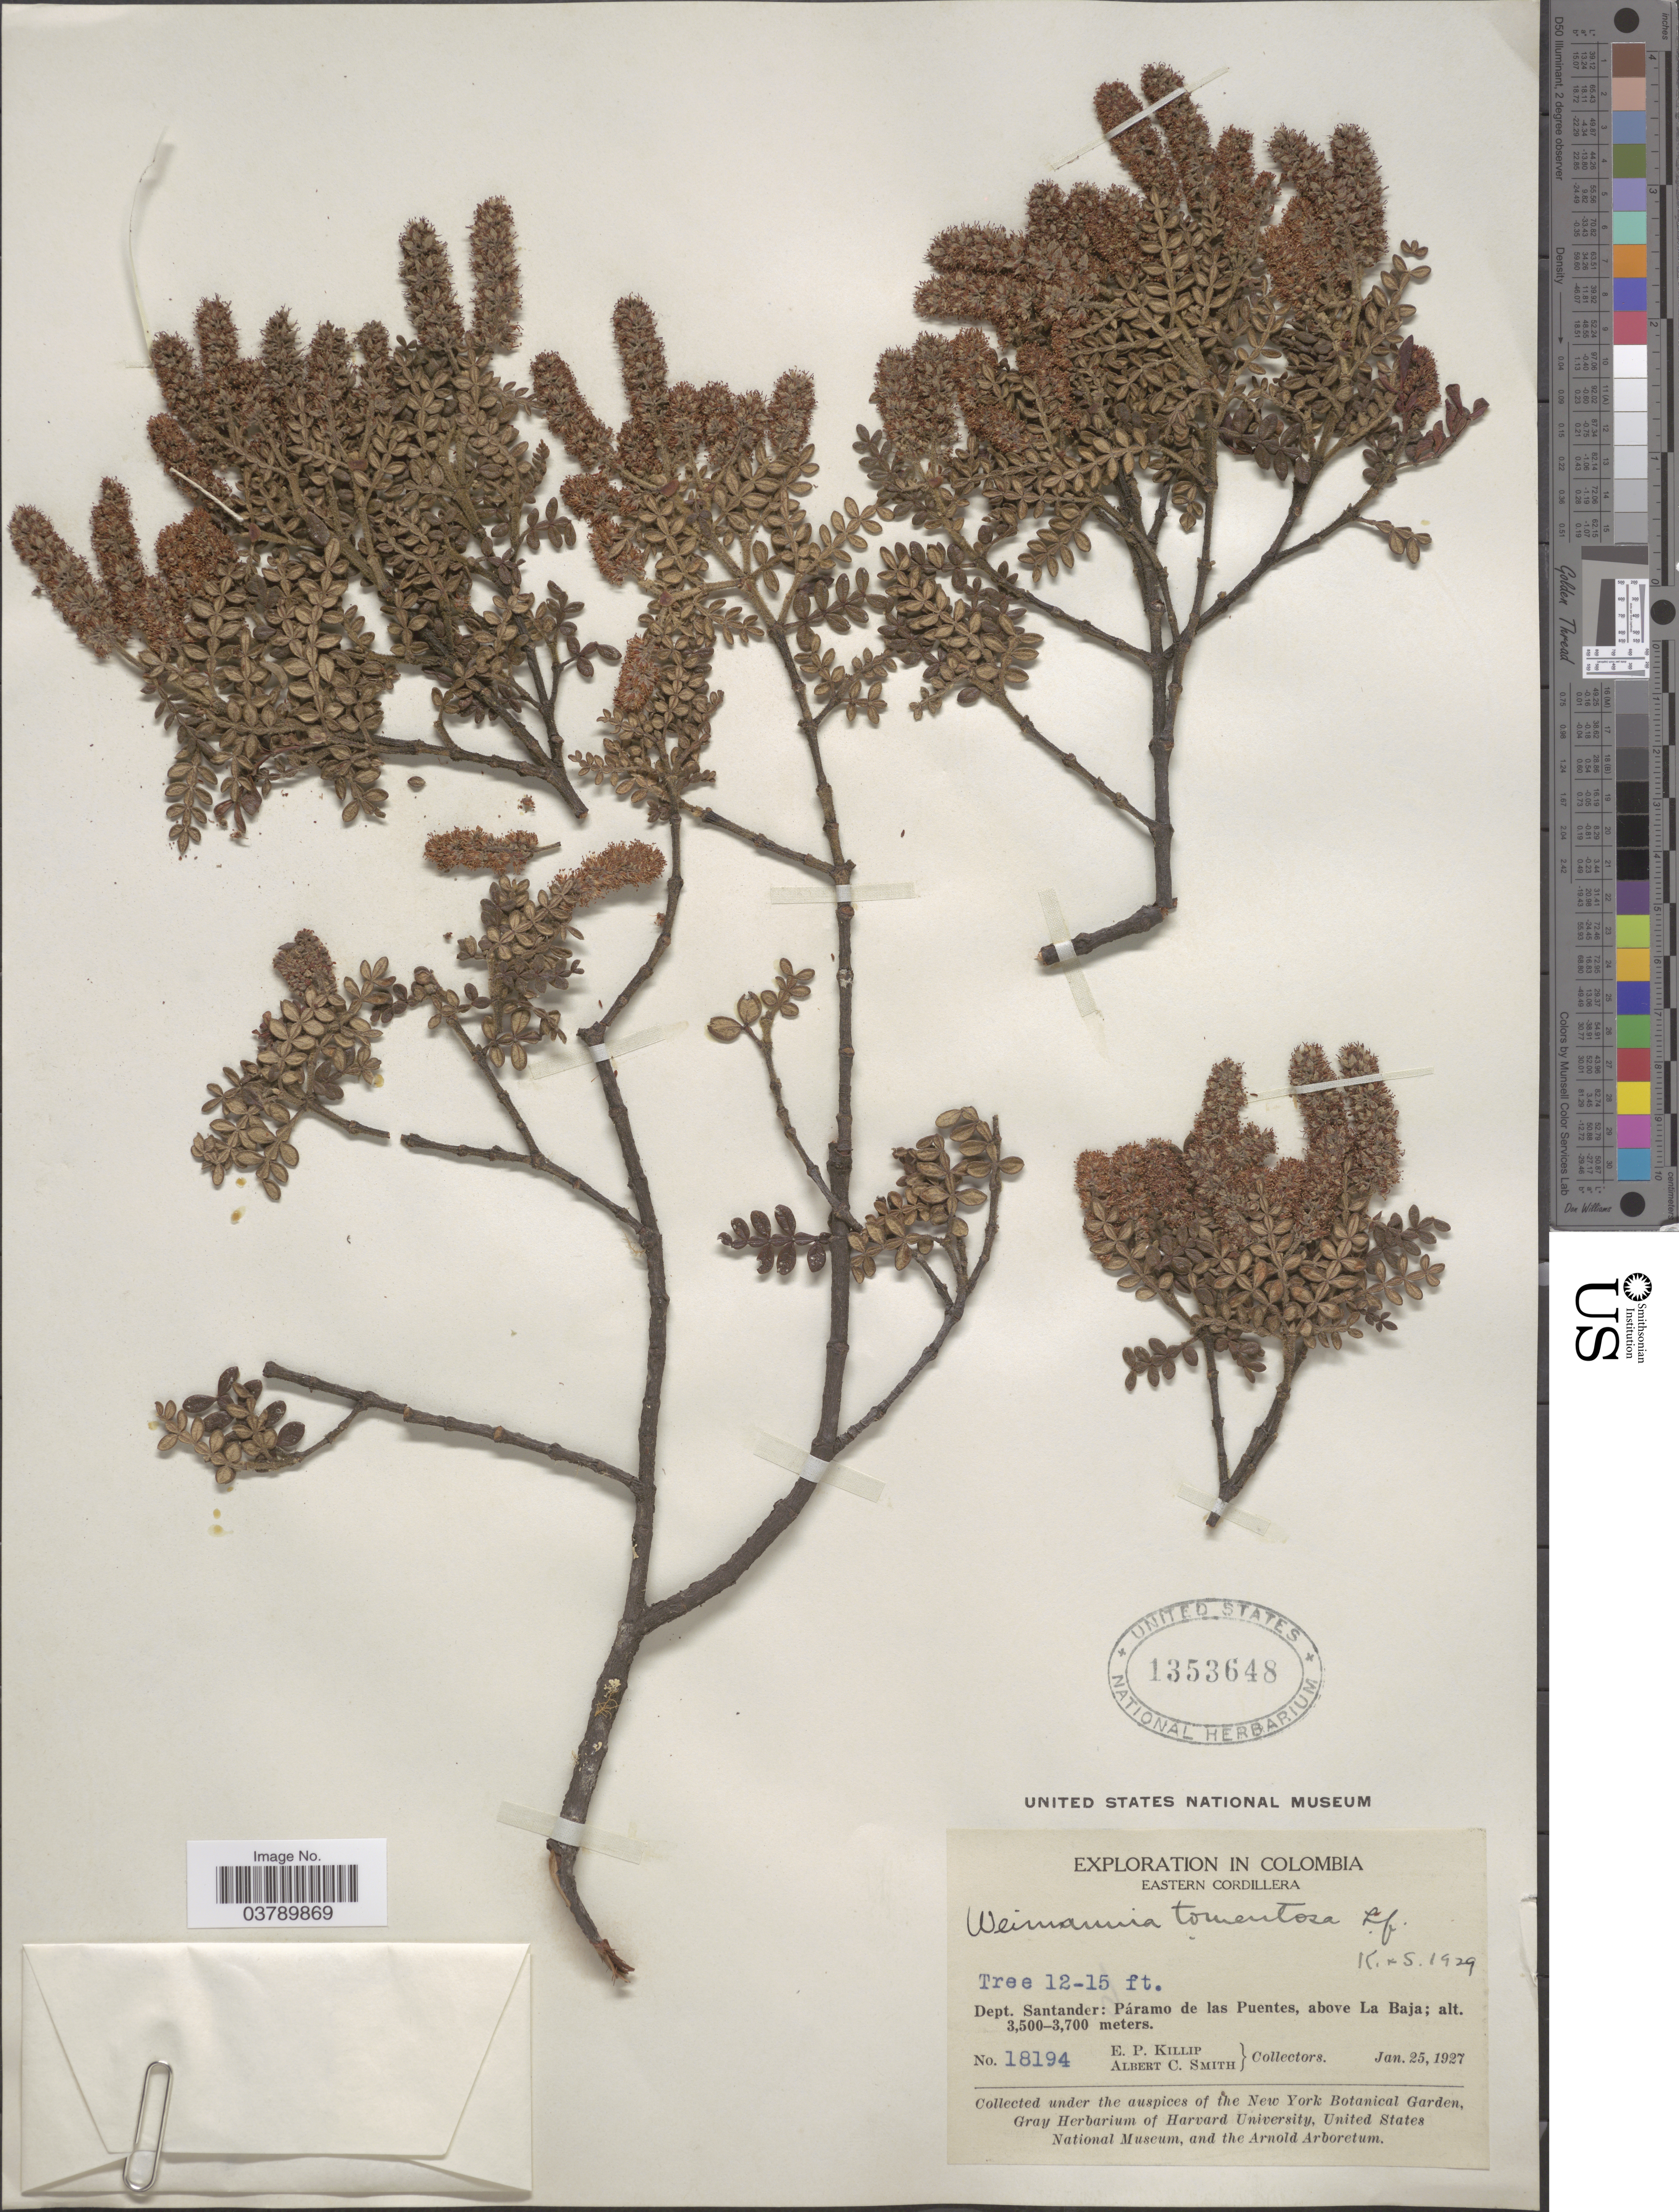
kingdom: Plantae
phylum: Tracheophyta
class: Magnoliopsida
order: Oxalidales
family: Cunoniaceae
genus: Weinmannia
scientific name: Weinmannia tomentosa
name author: L.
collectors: E. P. Killip & A. C. Smith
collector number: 18194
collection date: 1927-01-25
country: Colombia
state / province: Santander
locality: Eastern Cordillera. Dept. Santander: Páramo de las Puentes, above La Baja.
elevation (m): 3500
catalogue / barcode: US 1353648